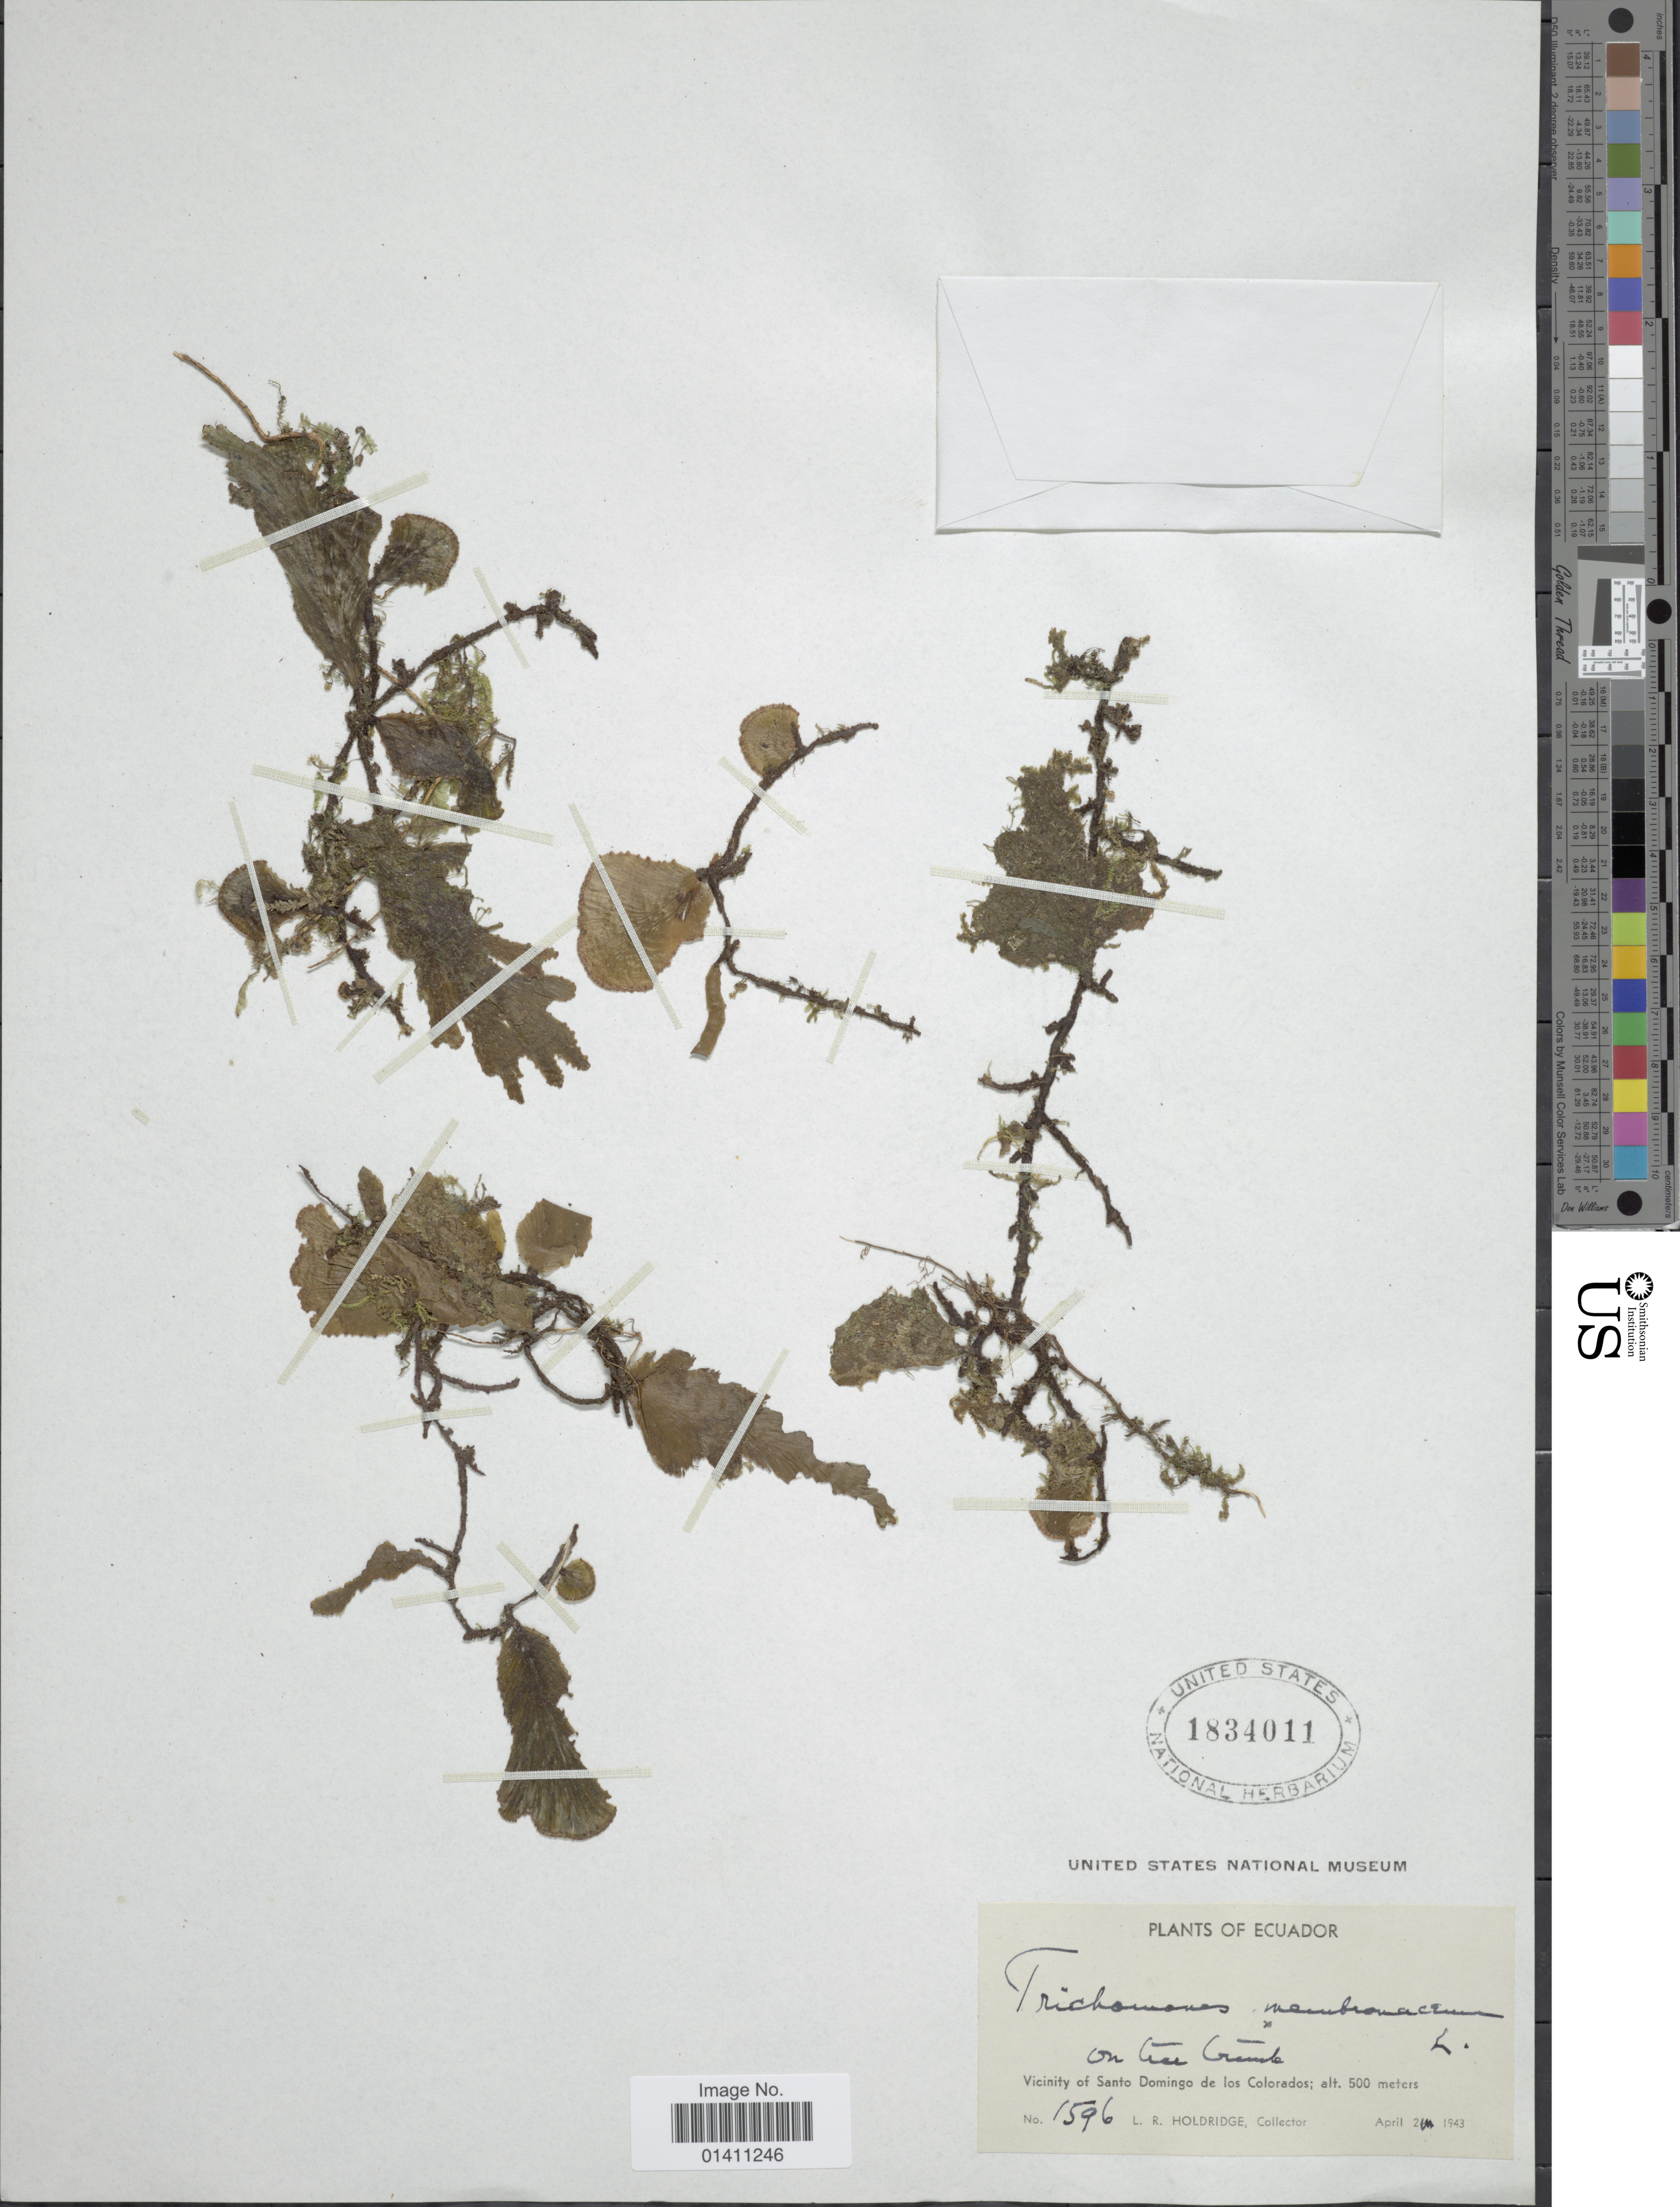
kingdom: Plantae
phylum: Tracheophyta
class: Polypodiopsida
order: Hymenophyllales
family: Hymenophyllaceae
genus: Didymoglossum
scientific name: Didymoglossum membranaceum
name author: (L.) Vareschi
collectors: L. Holdridge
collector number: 1596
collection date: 1943-04-02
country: Ecuador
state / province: Tsáchilas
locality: Vicinity of Santo Domingo de los Colorados.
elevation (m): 500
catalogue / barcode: US 1834011